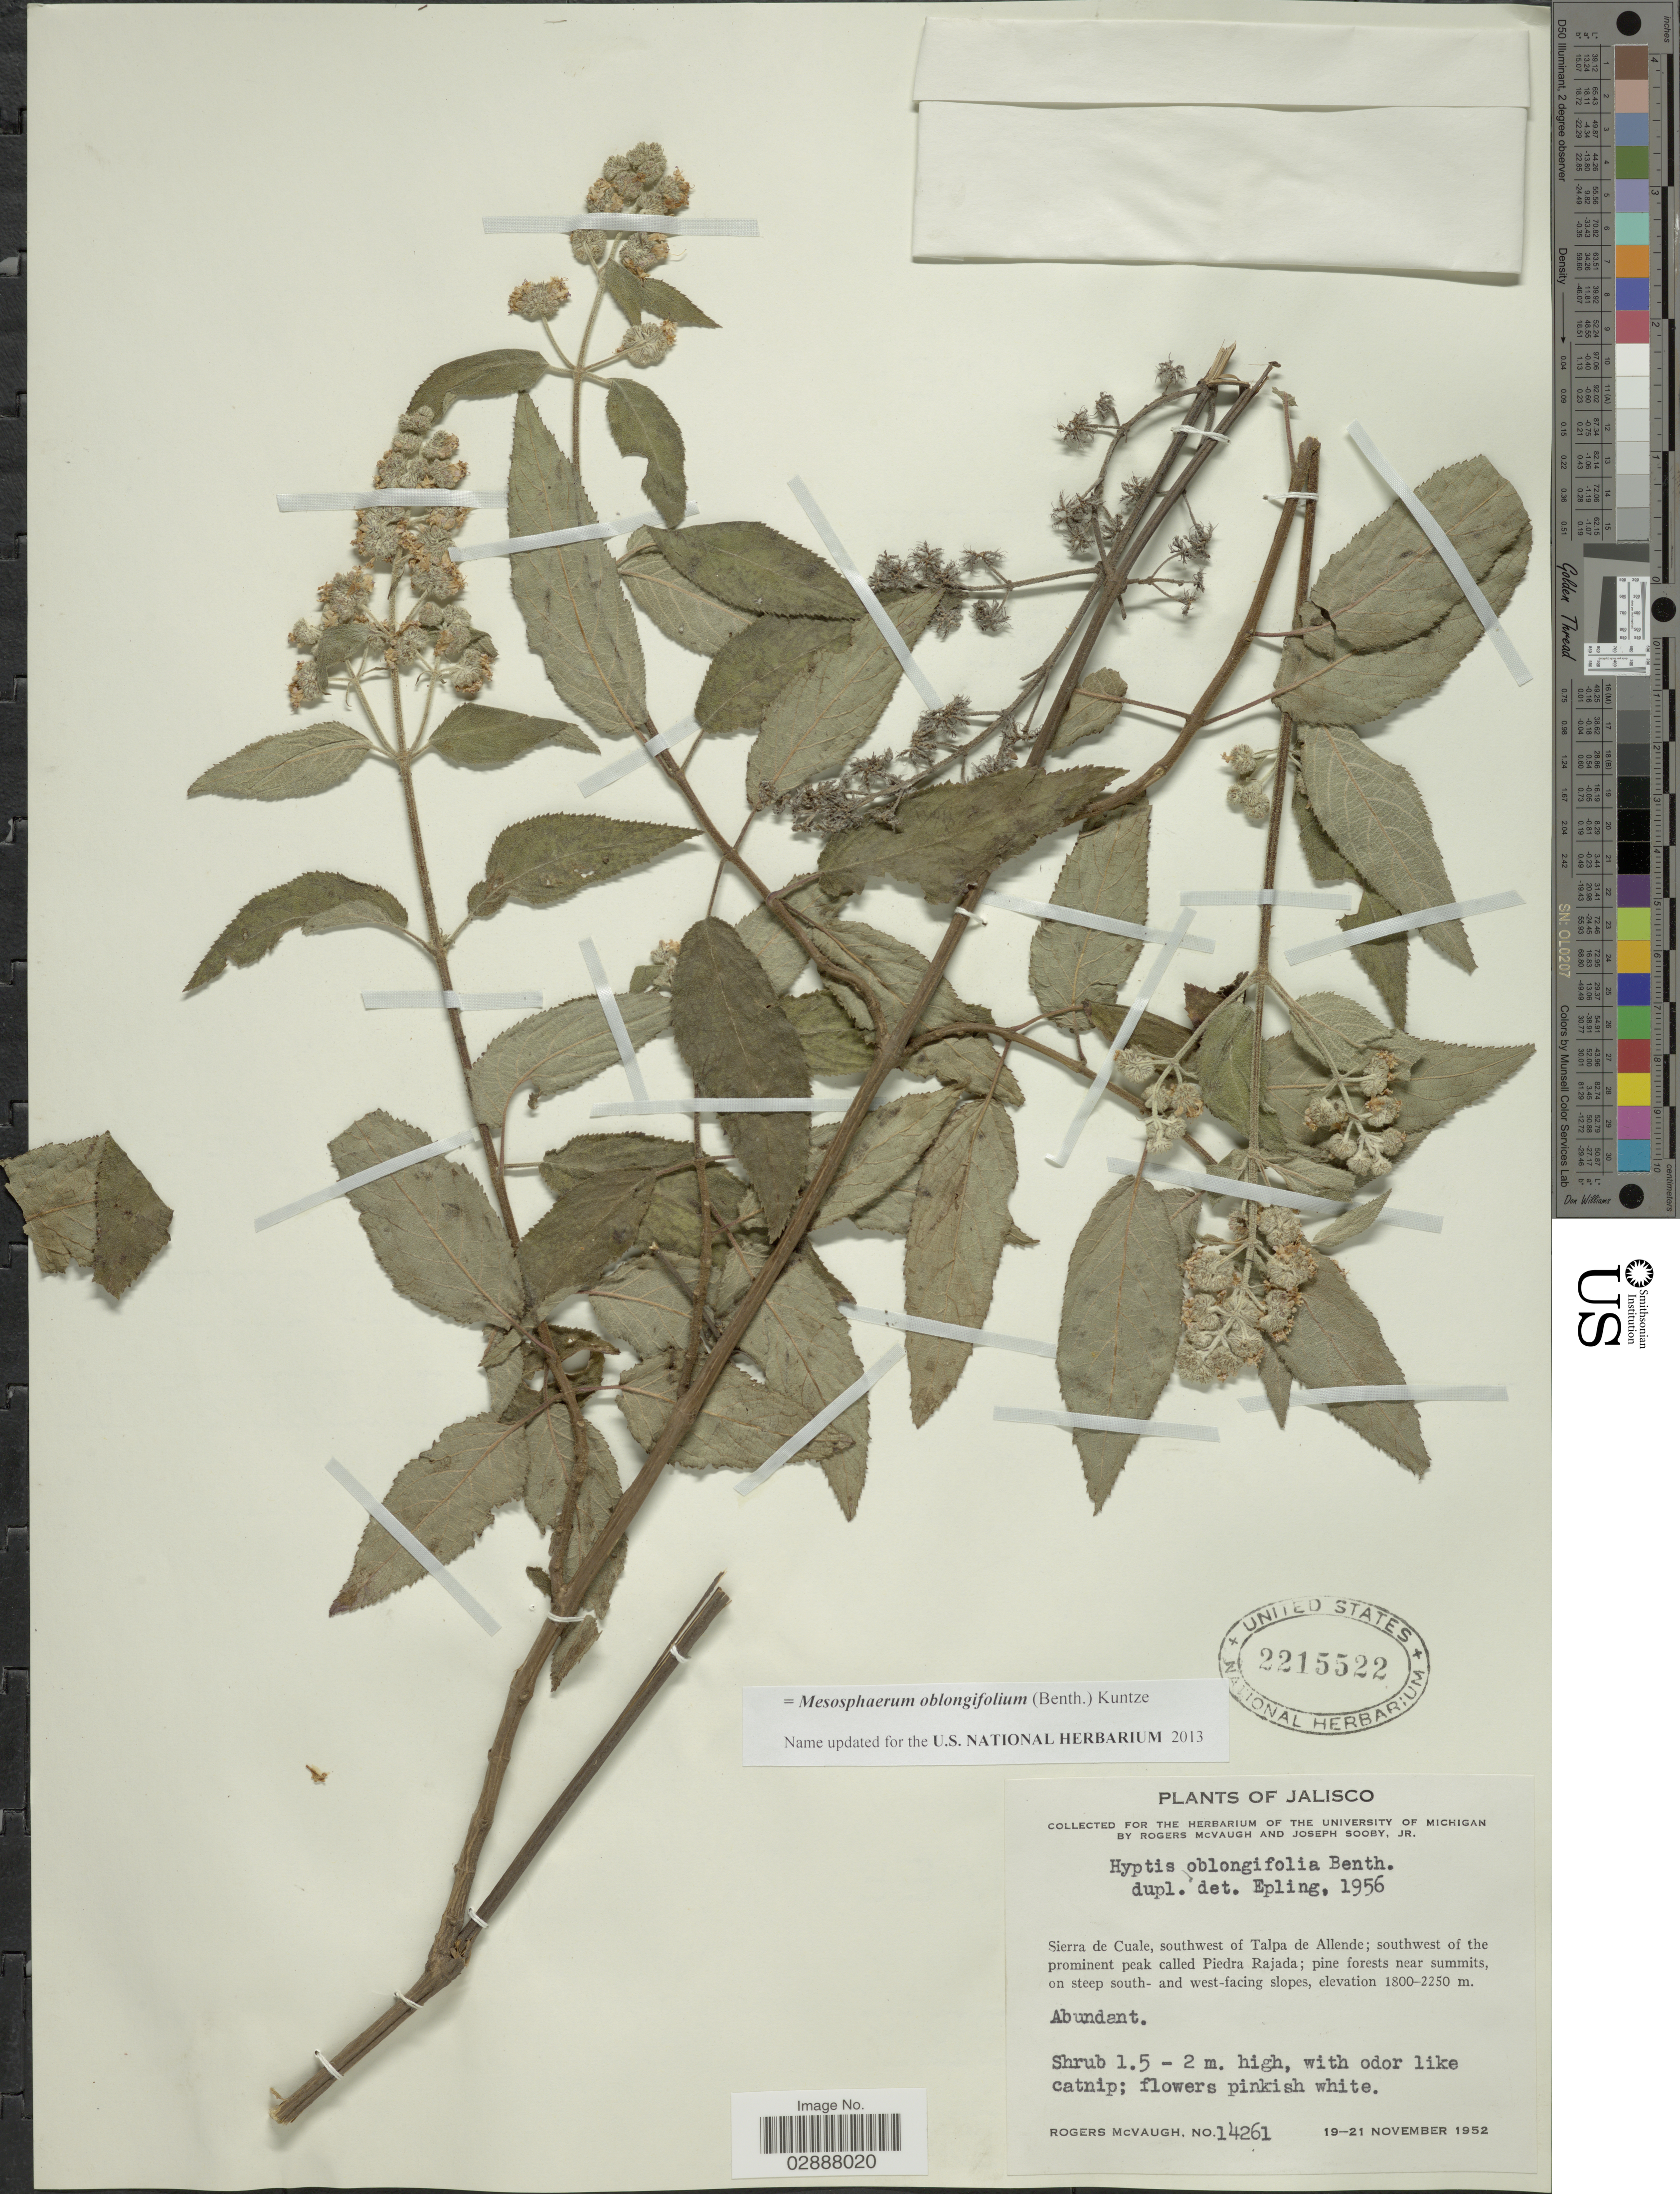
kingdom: Plantae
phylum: Tracheophyta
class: Magnoliopsida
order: Lamiales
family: Lamiaceae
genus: Mesosphaerum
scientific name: Mesosphaerum oblongifolium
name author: (Benth.) Kuntze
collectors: R. McVaugh & J. Sooby Jr.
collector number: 14261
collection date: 1952-11-19/1952-11-21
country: Mexico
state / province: Jalisco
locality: Sierra de Cuale, southwest of Talpa de Allende; southwest of the prominent peak called Piedra Rajada; pine forests near summits, on steep south- and west-facing slopes.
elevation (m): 1800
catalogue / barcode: US 2215522